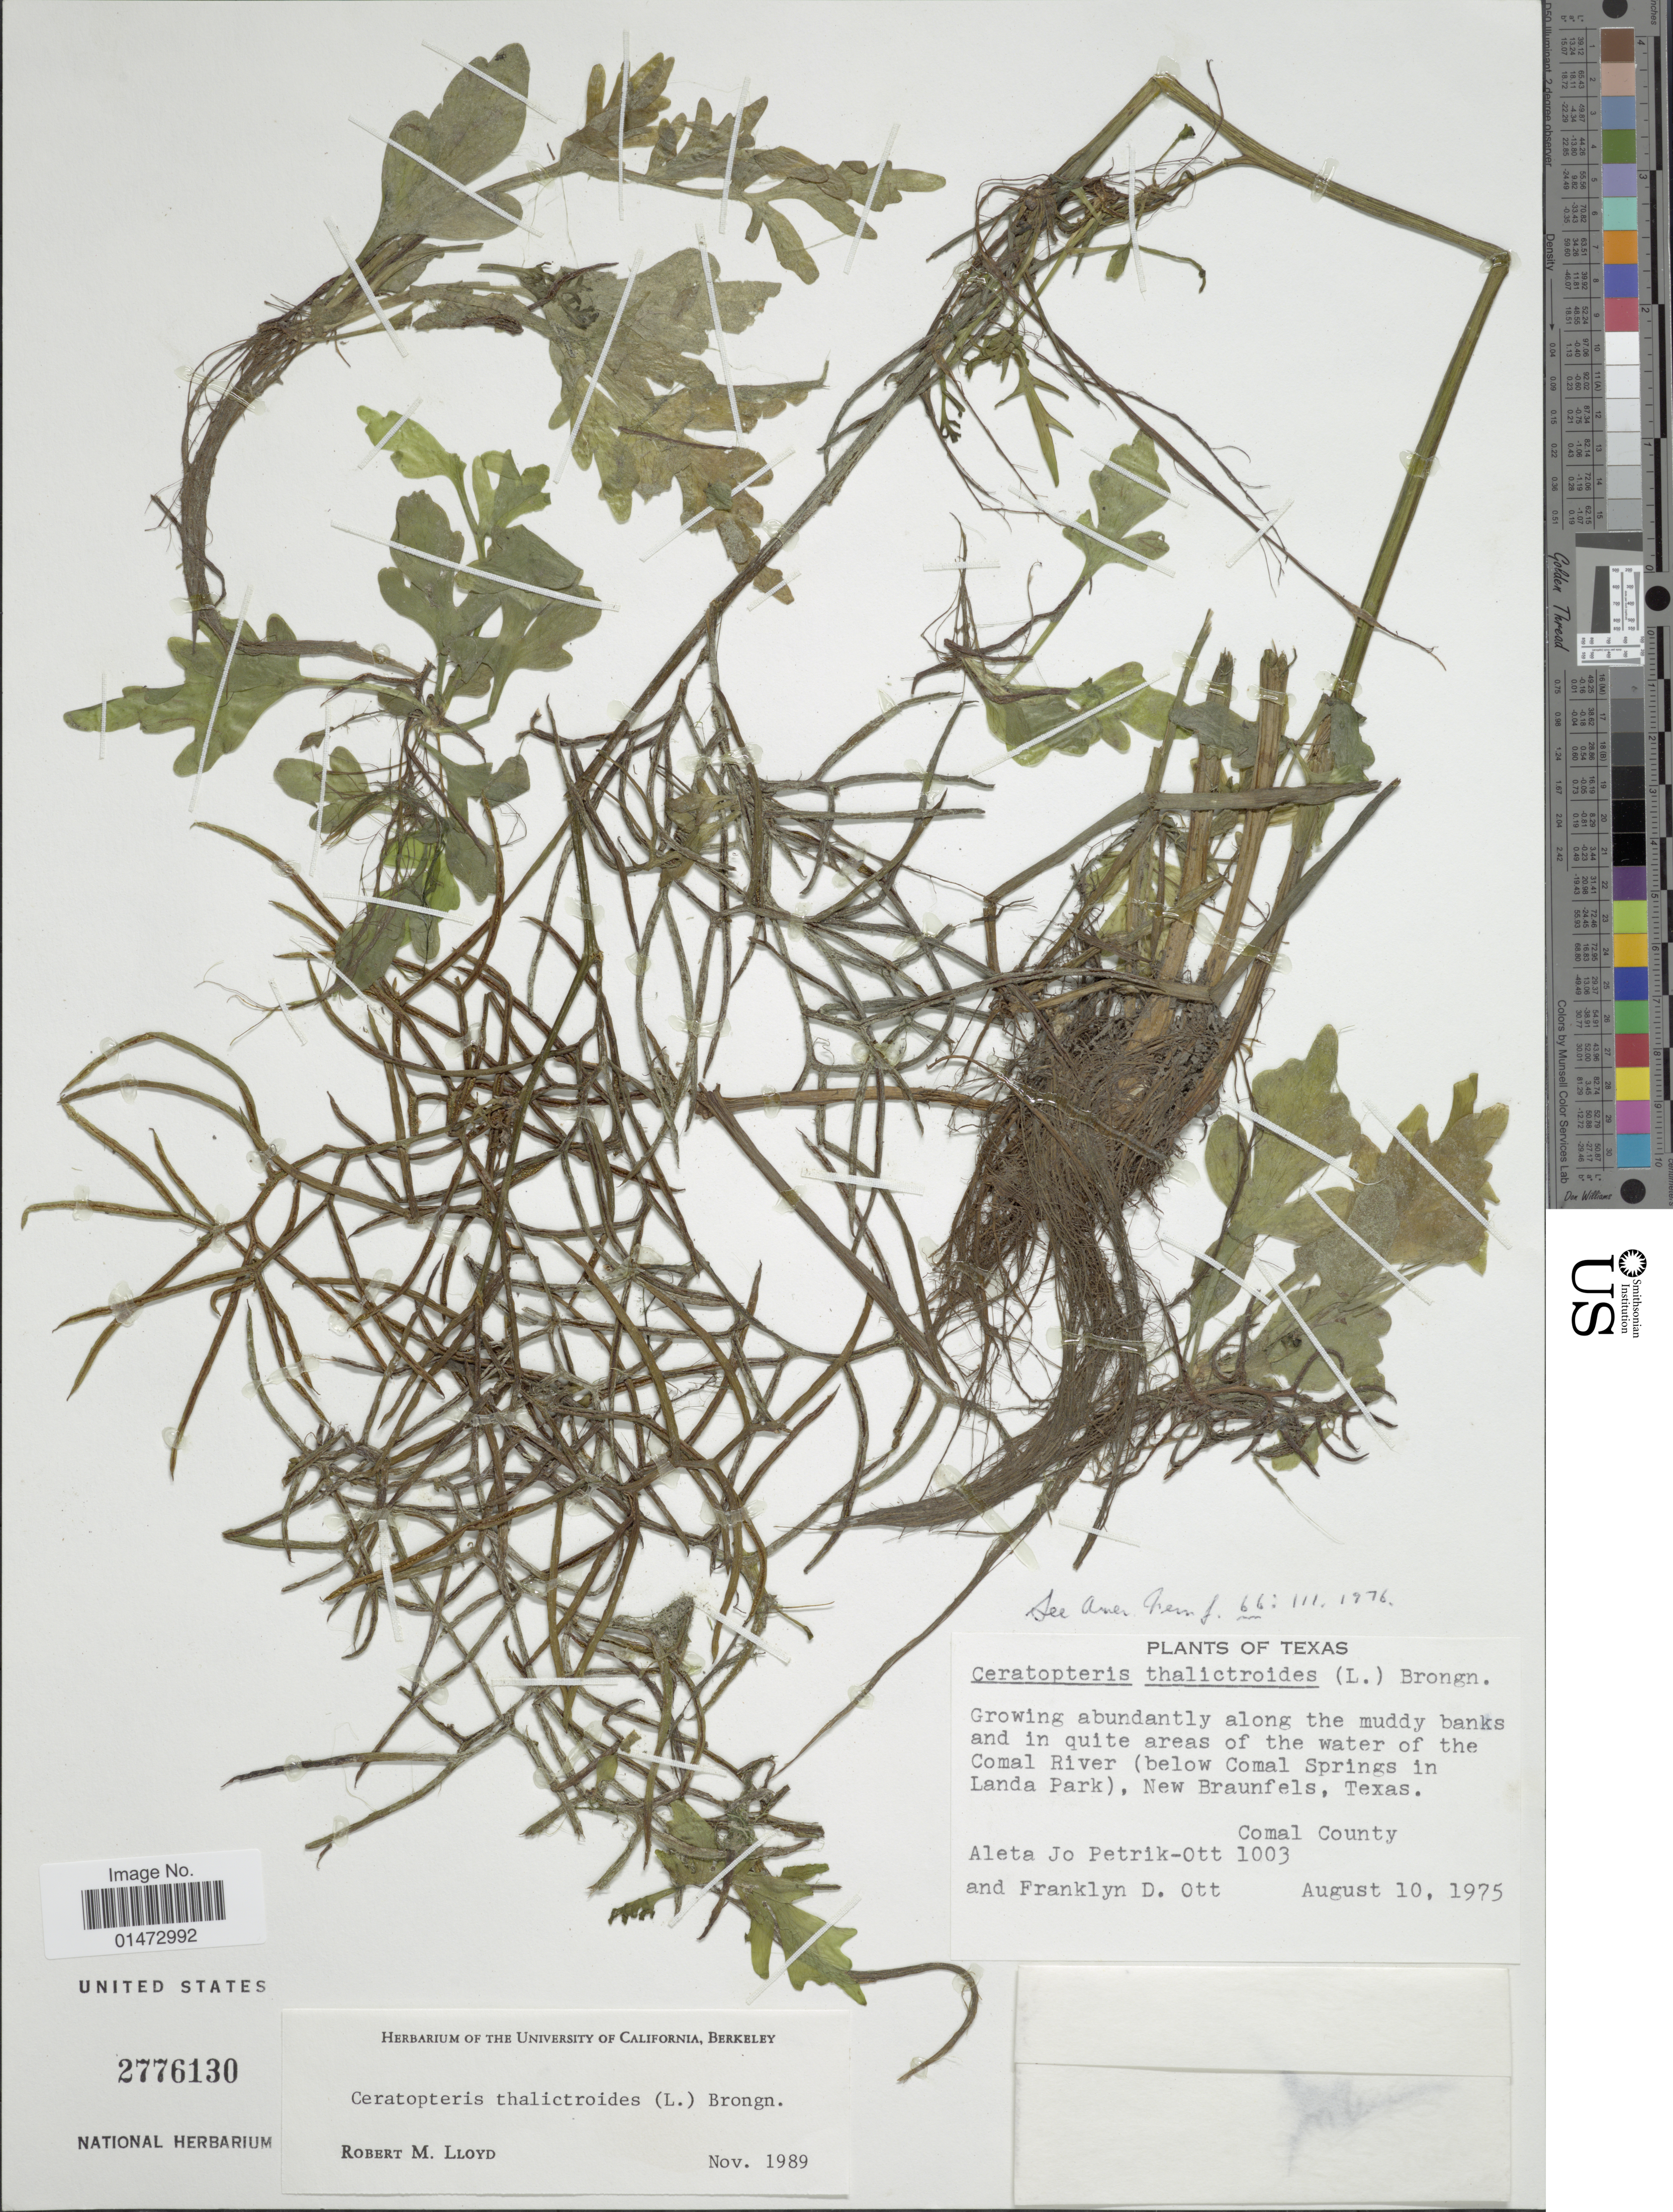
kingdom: Plantae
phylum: Tracheophyta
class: Polypodiopsida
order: Polypodiales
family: Pteridaceae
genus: Ceratopteris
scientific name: Ceratopteris thalictroides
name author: (L.) Brongn.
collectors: A. Petrik-Ott & F. Ott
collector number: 1003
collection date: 1975-08-10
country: United States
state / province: Texas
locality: Growing abundantly along the mudy banks and in quite areas of the water of the Comal River (below Comal Springs in Landa Park), New Braunfels, Comal County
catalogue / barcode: US 2776130